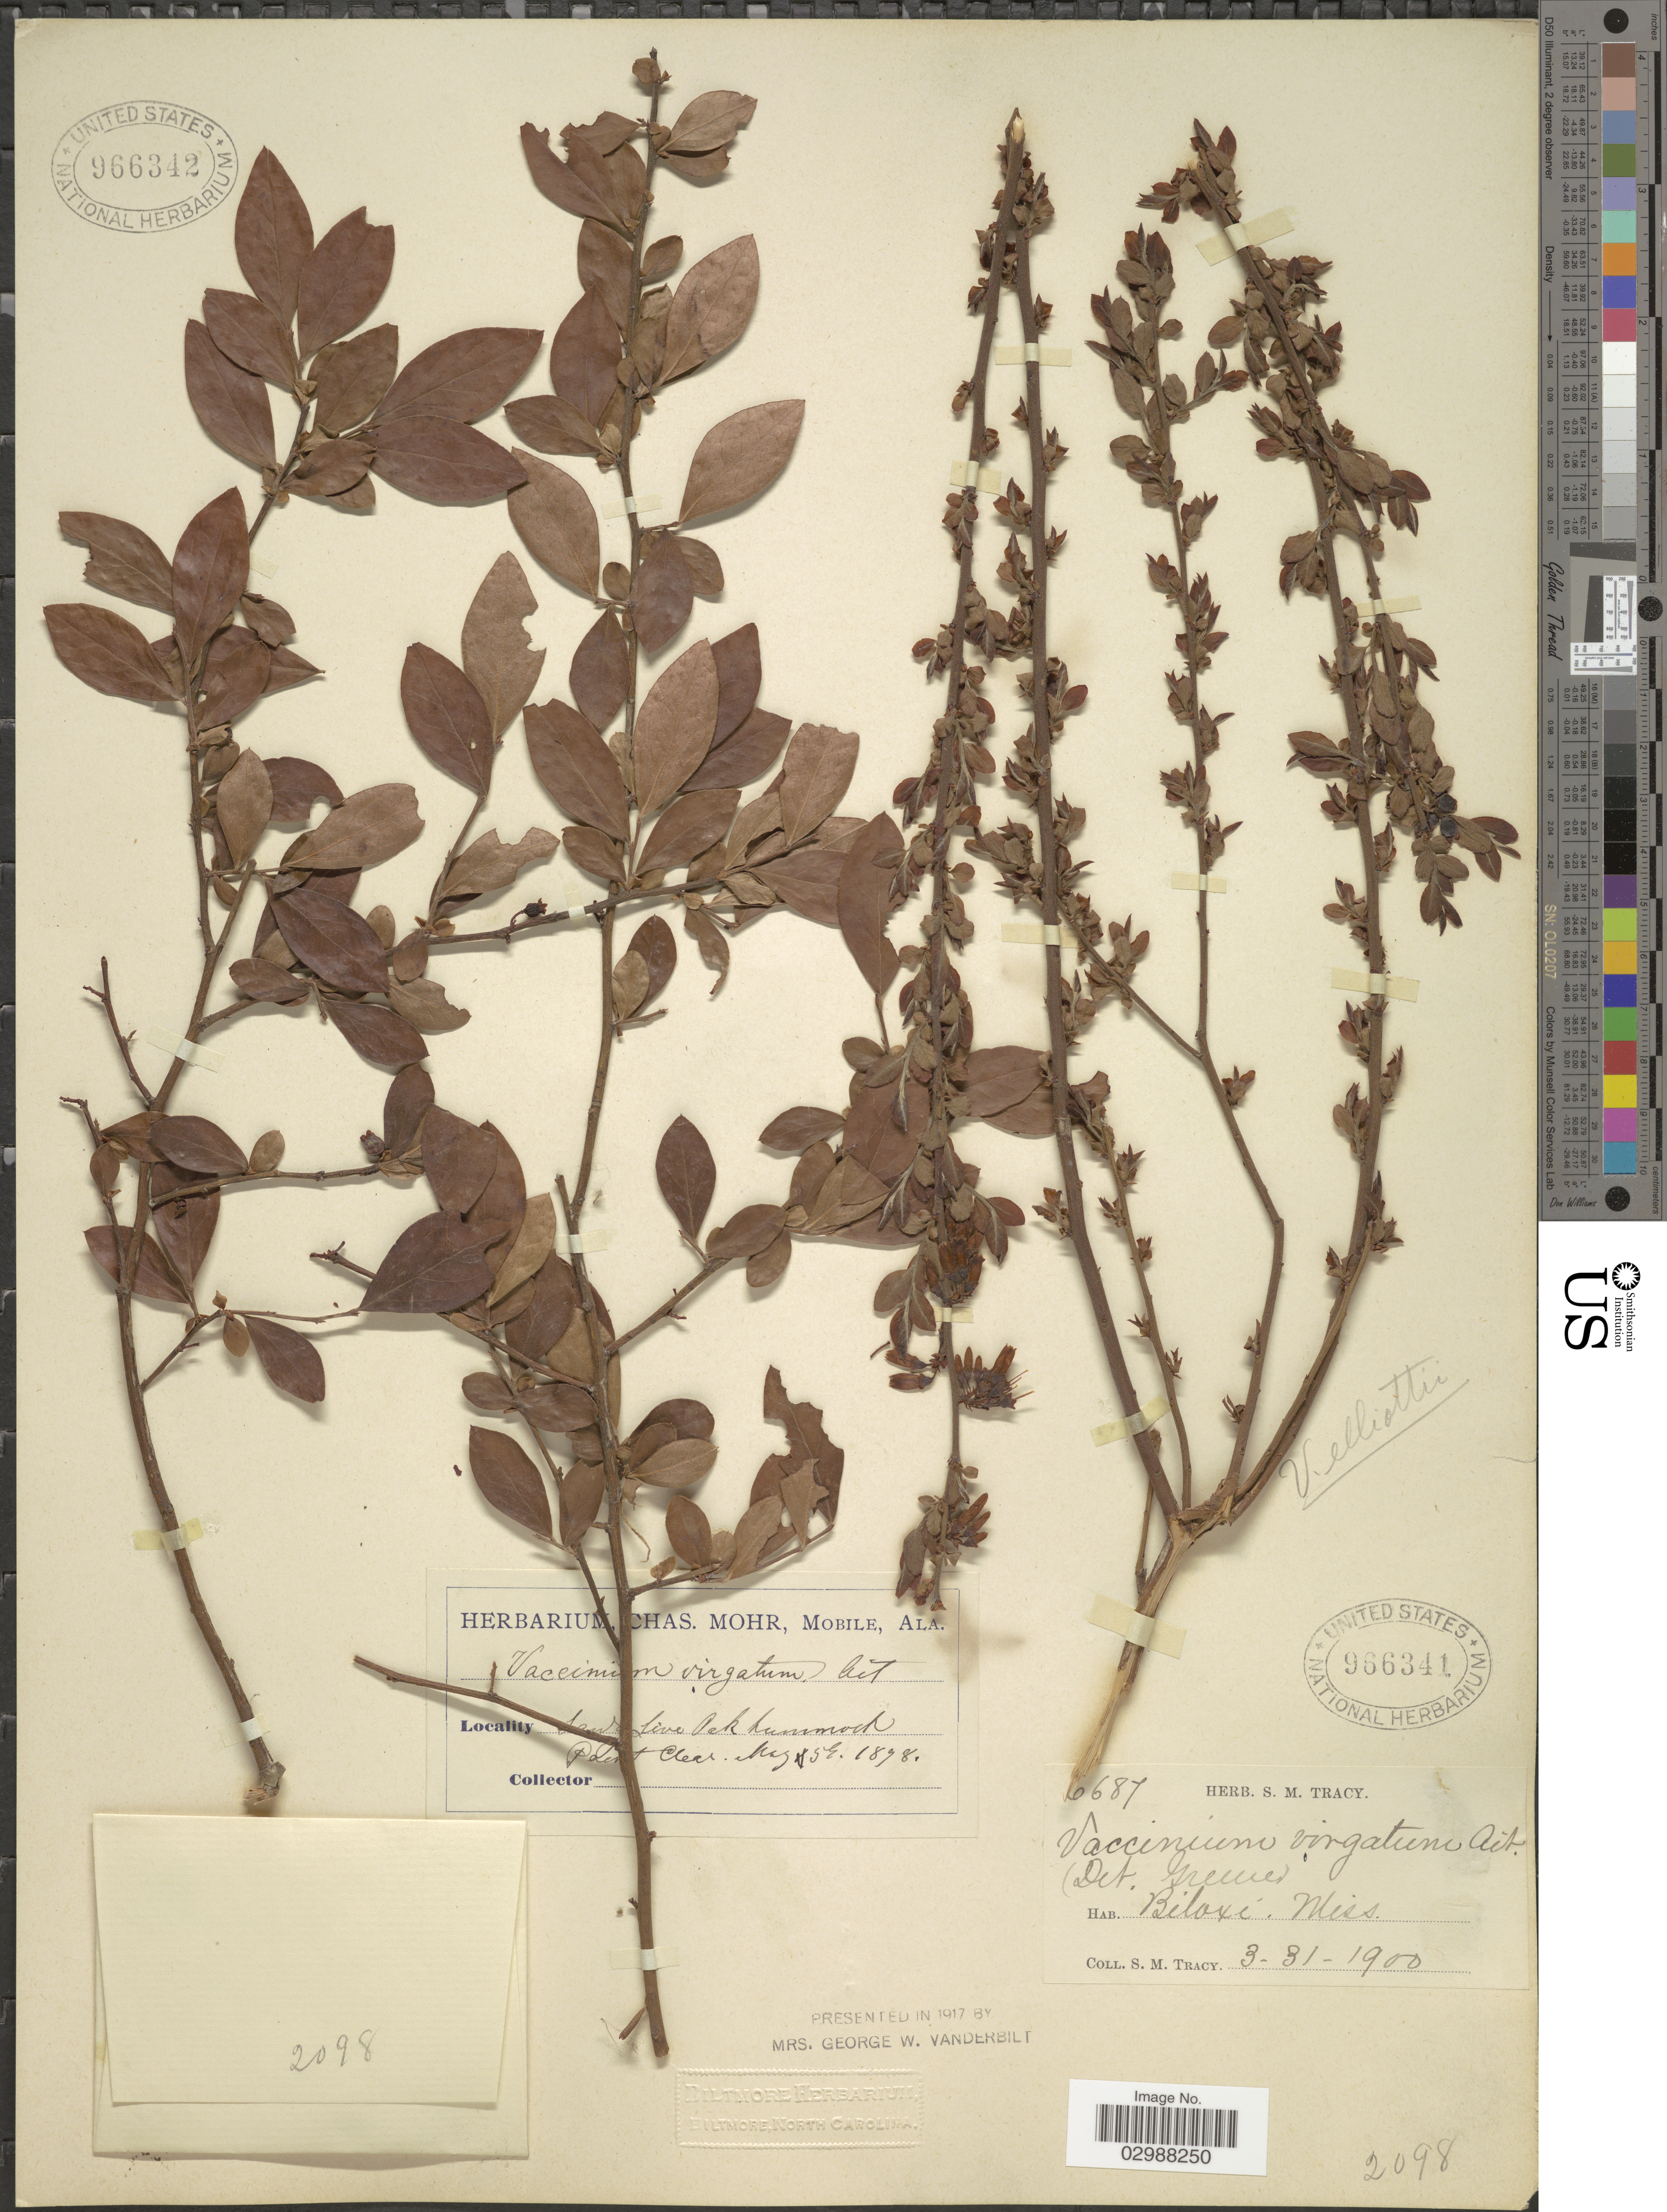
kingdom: Plantae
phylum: Tracheophyta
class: Magnoliopsida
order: Ericales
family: Ericaceae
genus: Vaccinium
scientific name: Vaccinium formosum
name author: Andrews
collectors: S. M. Tracy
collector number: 6687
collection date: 1900-03-31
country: United States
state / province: Mississippi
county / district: Harrison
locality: Biloxi.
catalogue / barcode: US 966341